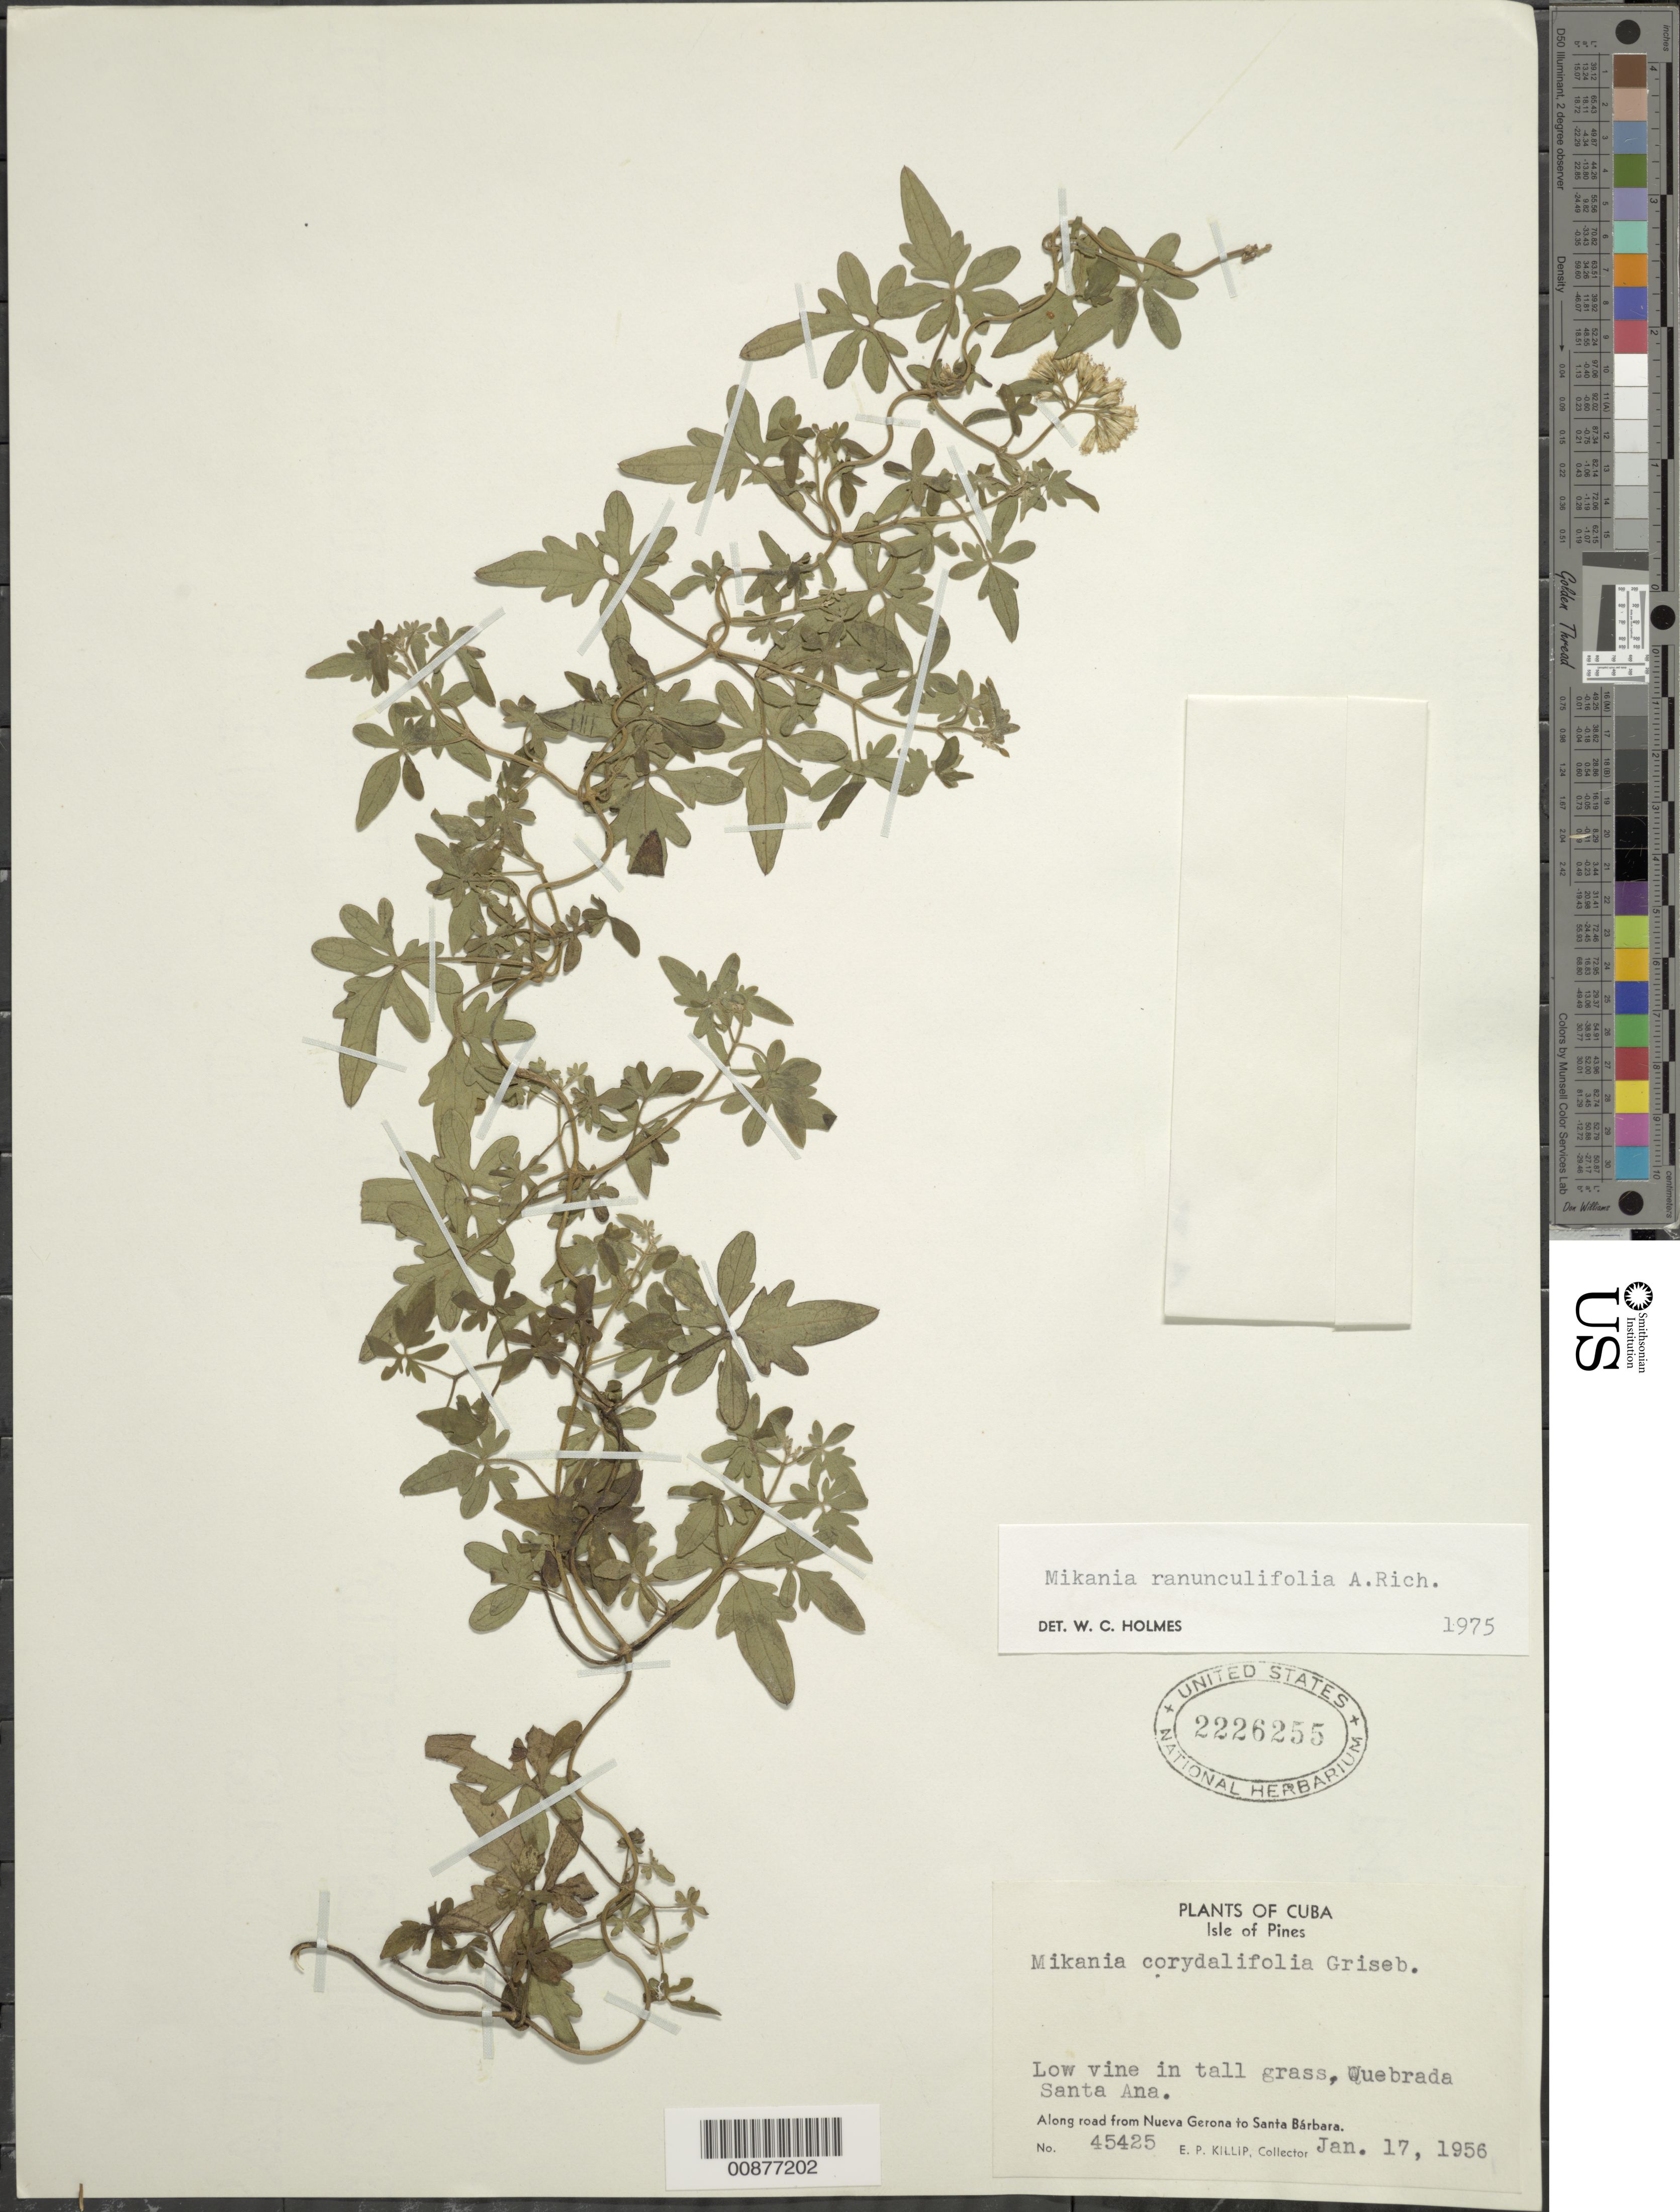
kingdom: Plantae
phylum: Tracheophyta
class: Magnoliopsida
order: Asterales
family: Asteraceae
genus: Mikania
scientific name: Mikania ranunculifolia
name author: A. Rich.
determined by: Holmes, Walter C., (BAYLU), Baylor University (UNITED STATES)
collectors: E. P. Killip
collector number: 45425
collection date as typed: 17 Jan 1956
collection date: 1956-01-17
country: Cuba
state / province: Isla de La Juventud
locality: Road from Nueva Gerona to Santat Bárbara. Quebrada, Santa Ana.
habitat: In tall grass, along road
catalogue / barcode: US 2226255